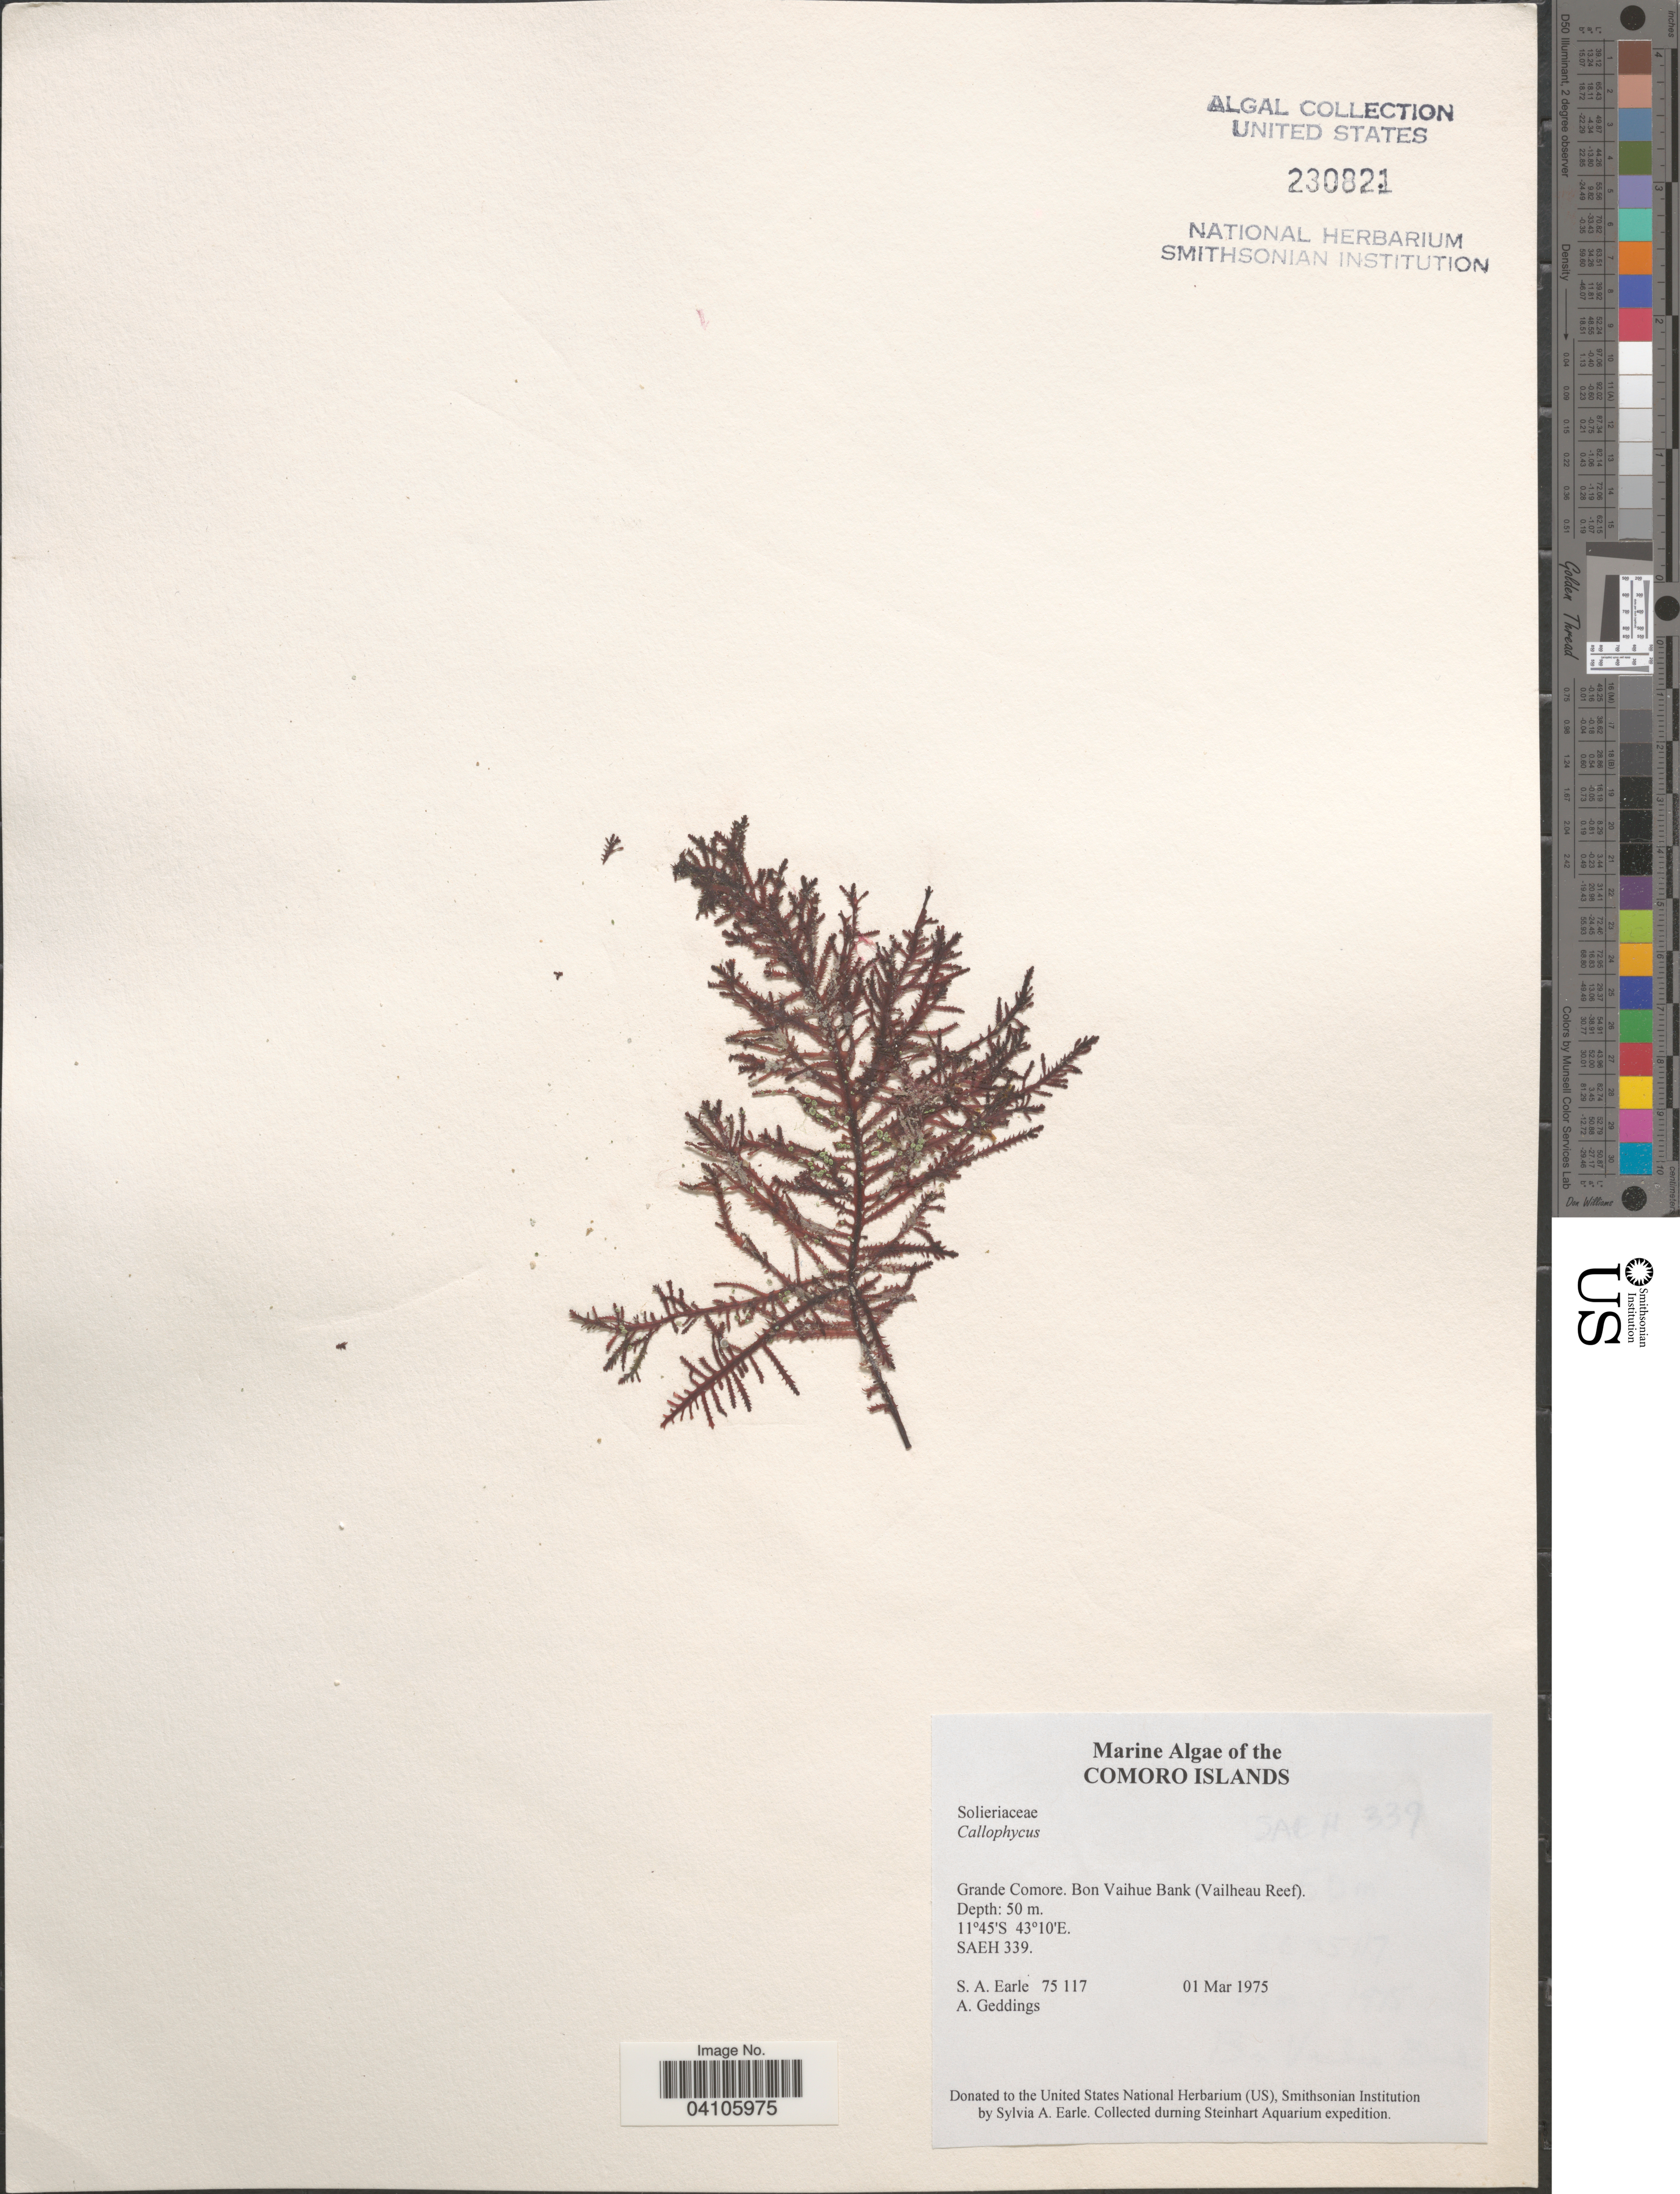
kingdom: Plantae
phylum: Rhodophyta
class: Florideophyceae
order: Gigartinales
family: Solieriaceae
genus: Callophycus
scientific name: Callophycus sp.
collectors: S. A. Earle & A. Geddings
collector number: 75117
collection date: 1975-03-01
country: Comoros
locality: Grande Comore. Bon Vaihue Bank (Vailheau Reef). Steinhart Aquarium expedition.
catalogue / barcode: US 230821